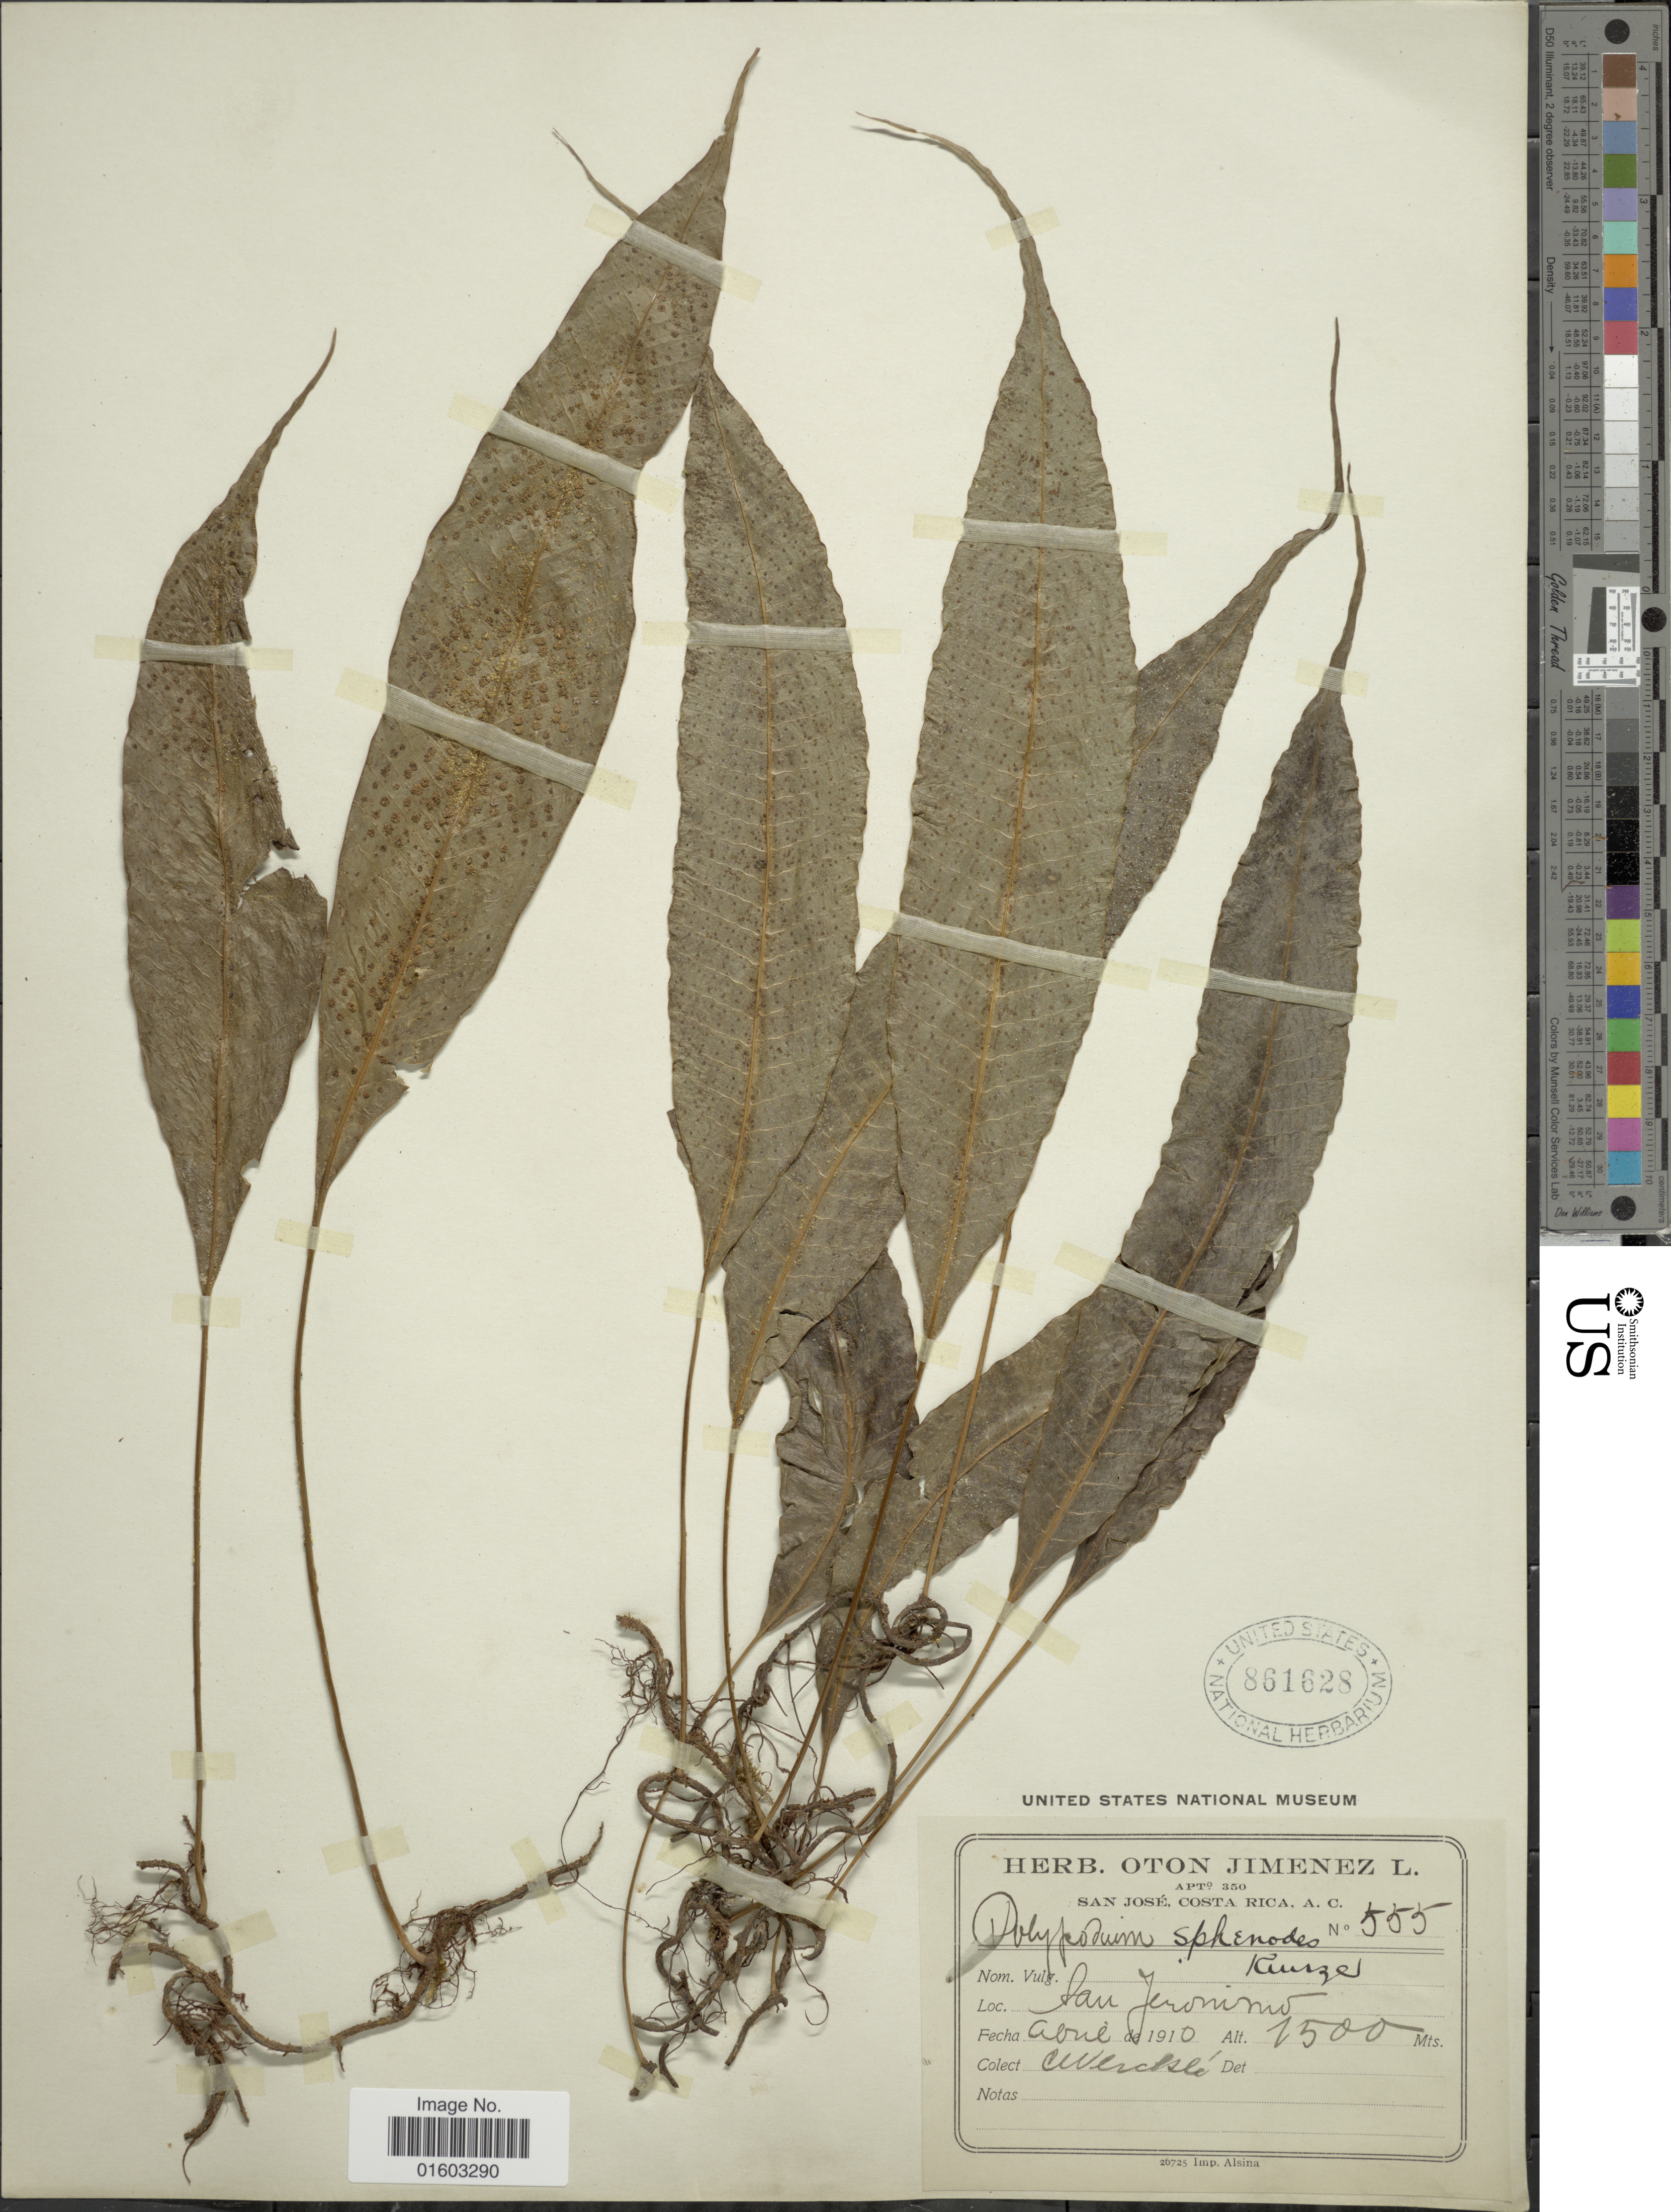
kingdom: Plantae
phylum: Tracheophyta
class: Polypodiopsida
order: Polypodiales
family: Polypodiaceae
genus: Campyloneurum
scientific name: Campyloneurum wercklei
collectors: C. Wercklé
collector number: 555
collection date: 1910-04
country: Costa Rica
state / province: San José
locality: San Jeronimo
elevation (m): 1500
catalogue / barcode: US 861628